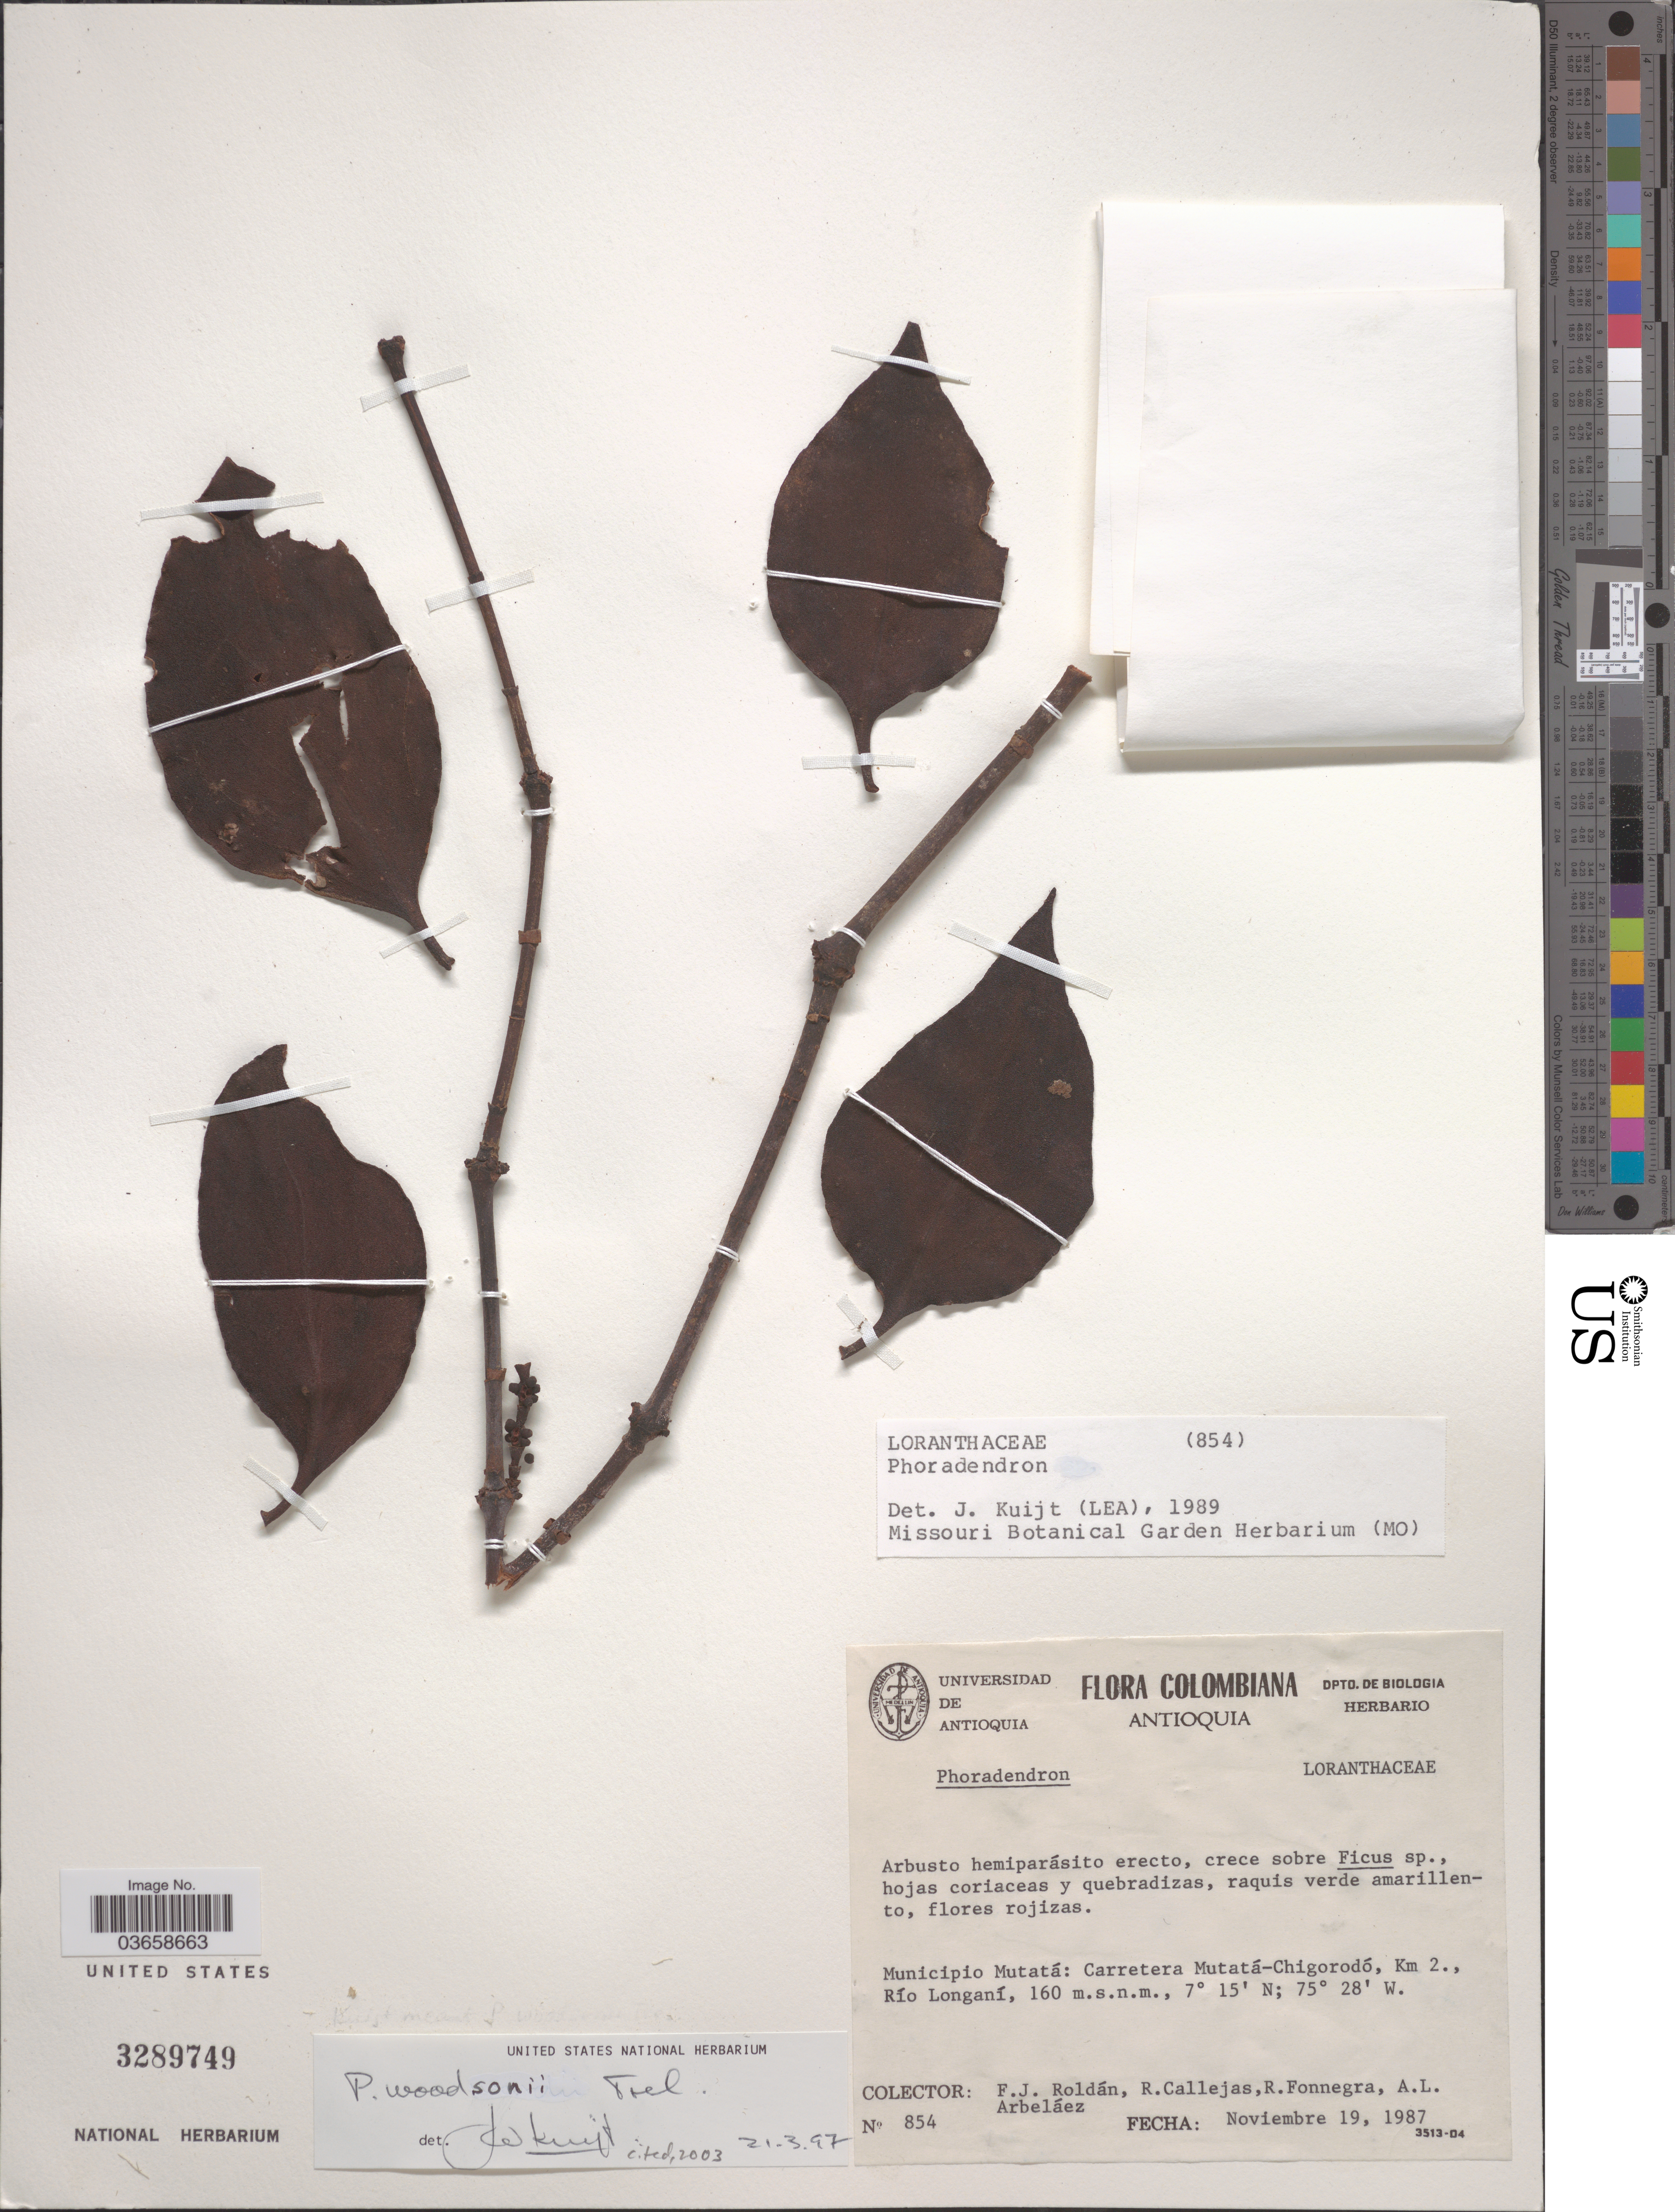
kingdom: Plantae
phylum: Tracheophyta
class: Magnoliopsida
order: Santalales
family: Viscaceae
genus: Phoradendron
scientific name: Phoradendron woodsonii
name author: Trel.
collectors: F. J. Roldán, R. Callejas, R. Fonnegra & A. Arbeláez Alvarez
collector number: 854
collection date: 1987-11-19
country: Colombia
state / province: Antioquia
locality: Municipio Mutatá: Carretera Mutatá-Chigorodó, Km 2., Río Longaní.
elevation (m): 160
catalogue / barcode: US 3289749